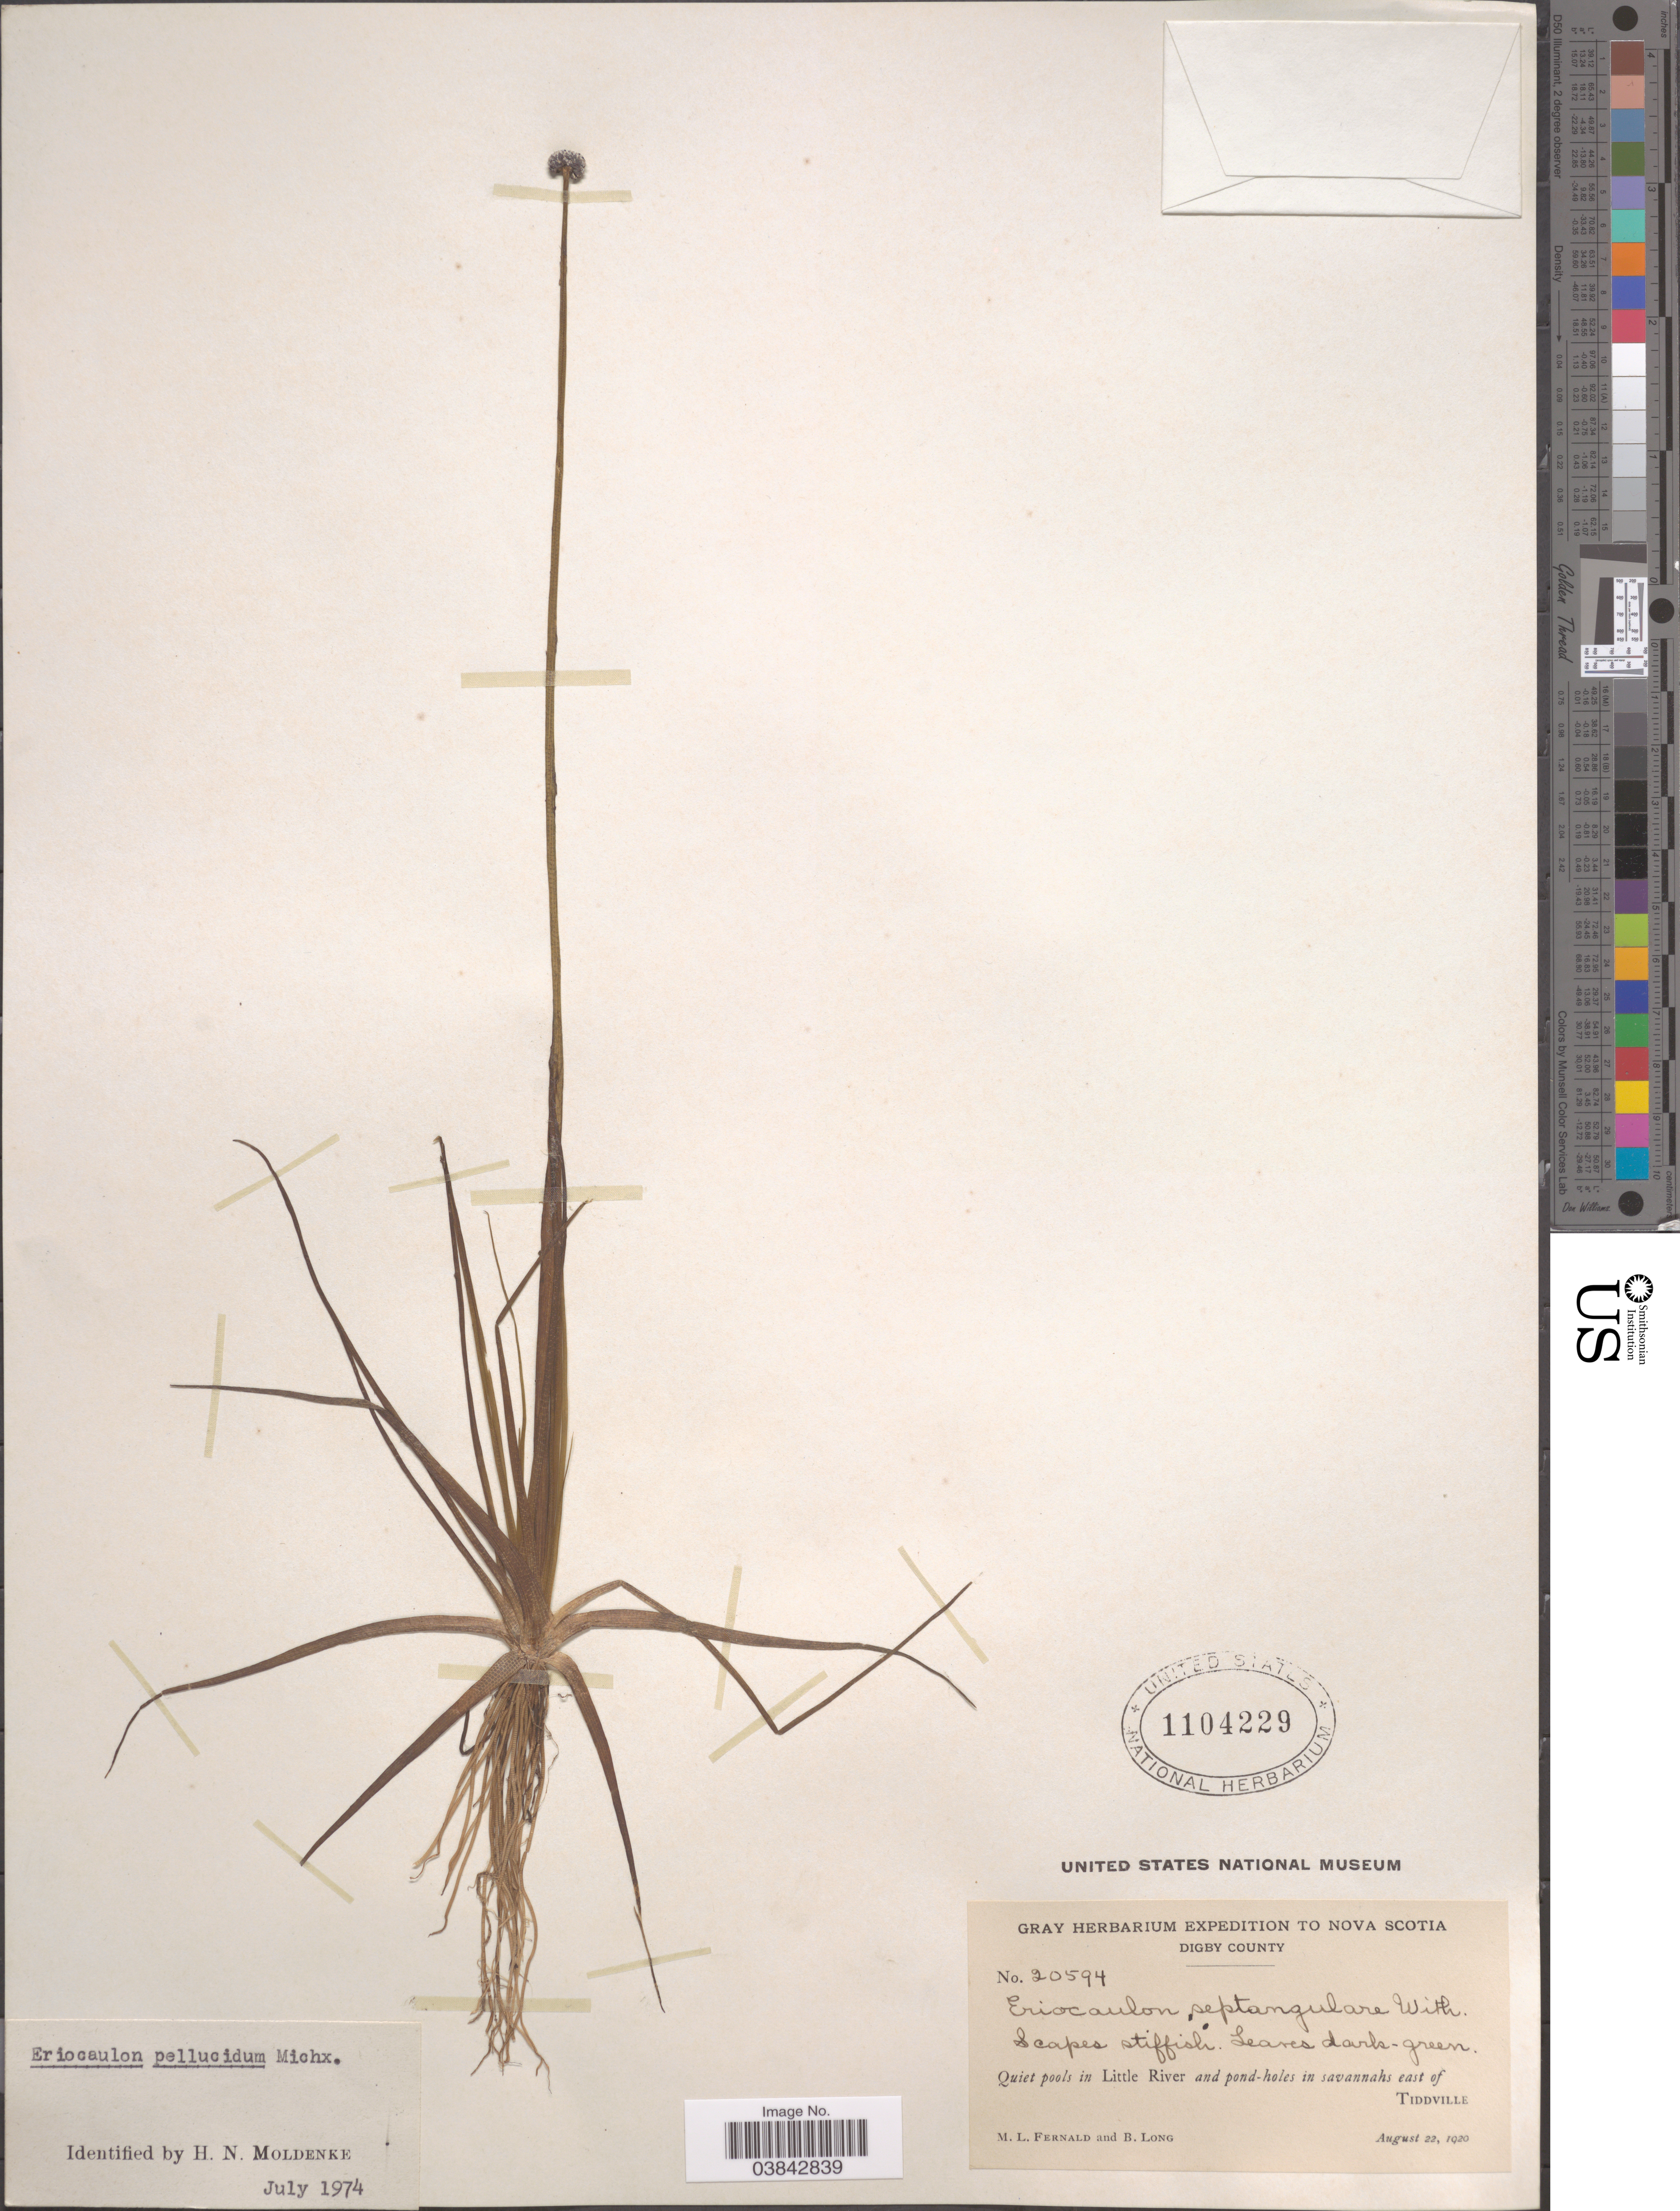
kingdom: Plantae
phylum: Tracheophyta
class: Liliopsida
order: Poales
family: Eriocaulaceae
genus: Eriocaulon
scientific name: Eriocaulon aquaticum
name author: (Hill) Druce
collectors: M. L. Fernald & B. Long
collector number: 20594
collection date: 1920-08-22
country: Canada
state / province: Nova Scotia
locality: Digby County. Quiet pools in Little River and pond-holes in savannahs east of Tiddville.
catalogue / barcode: US 1104229